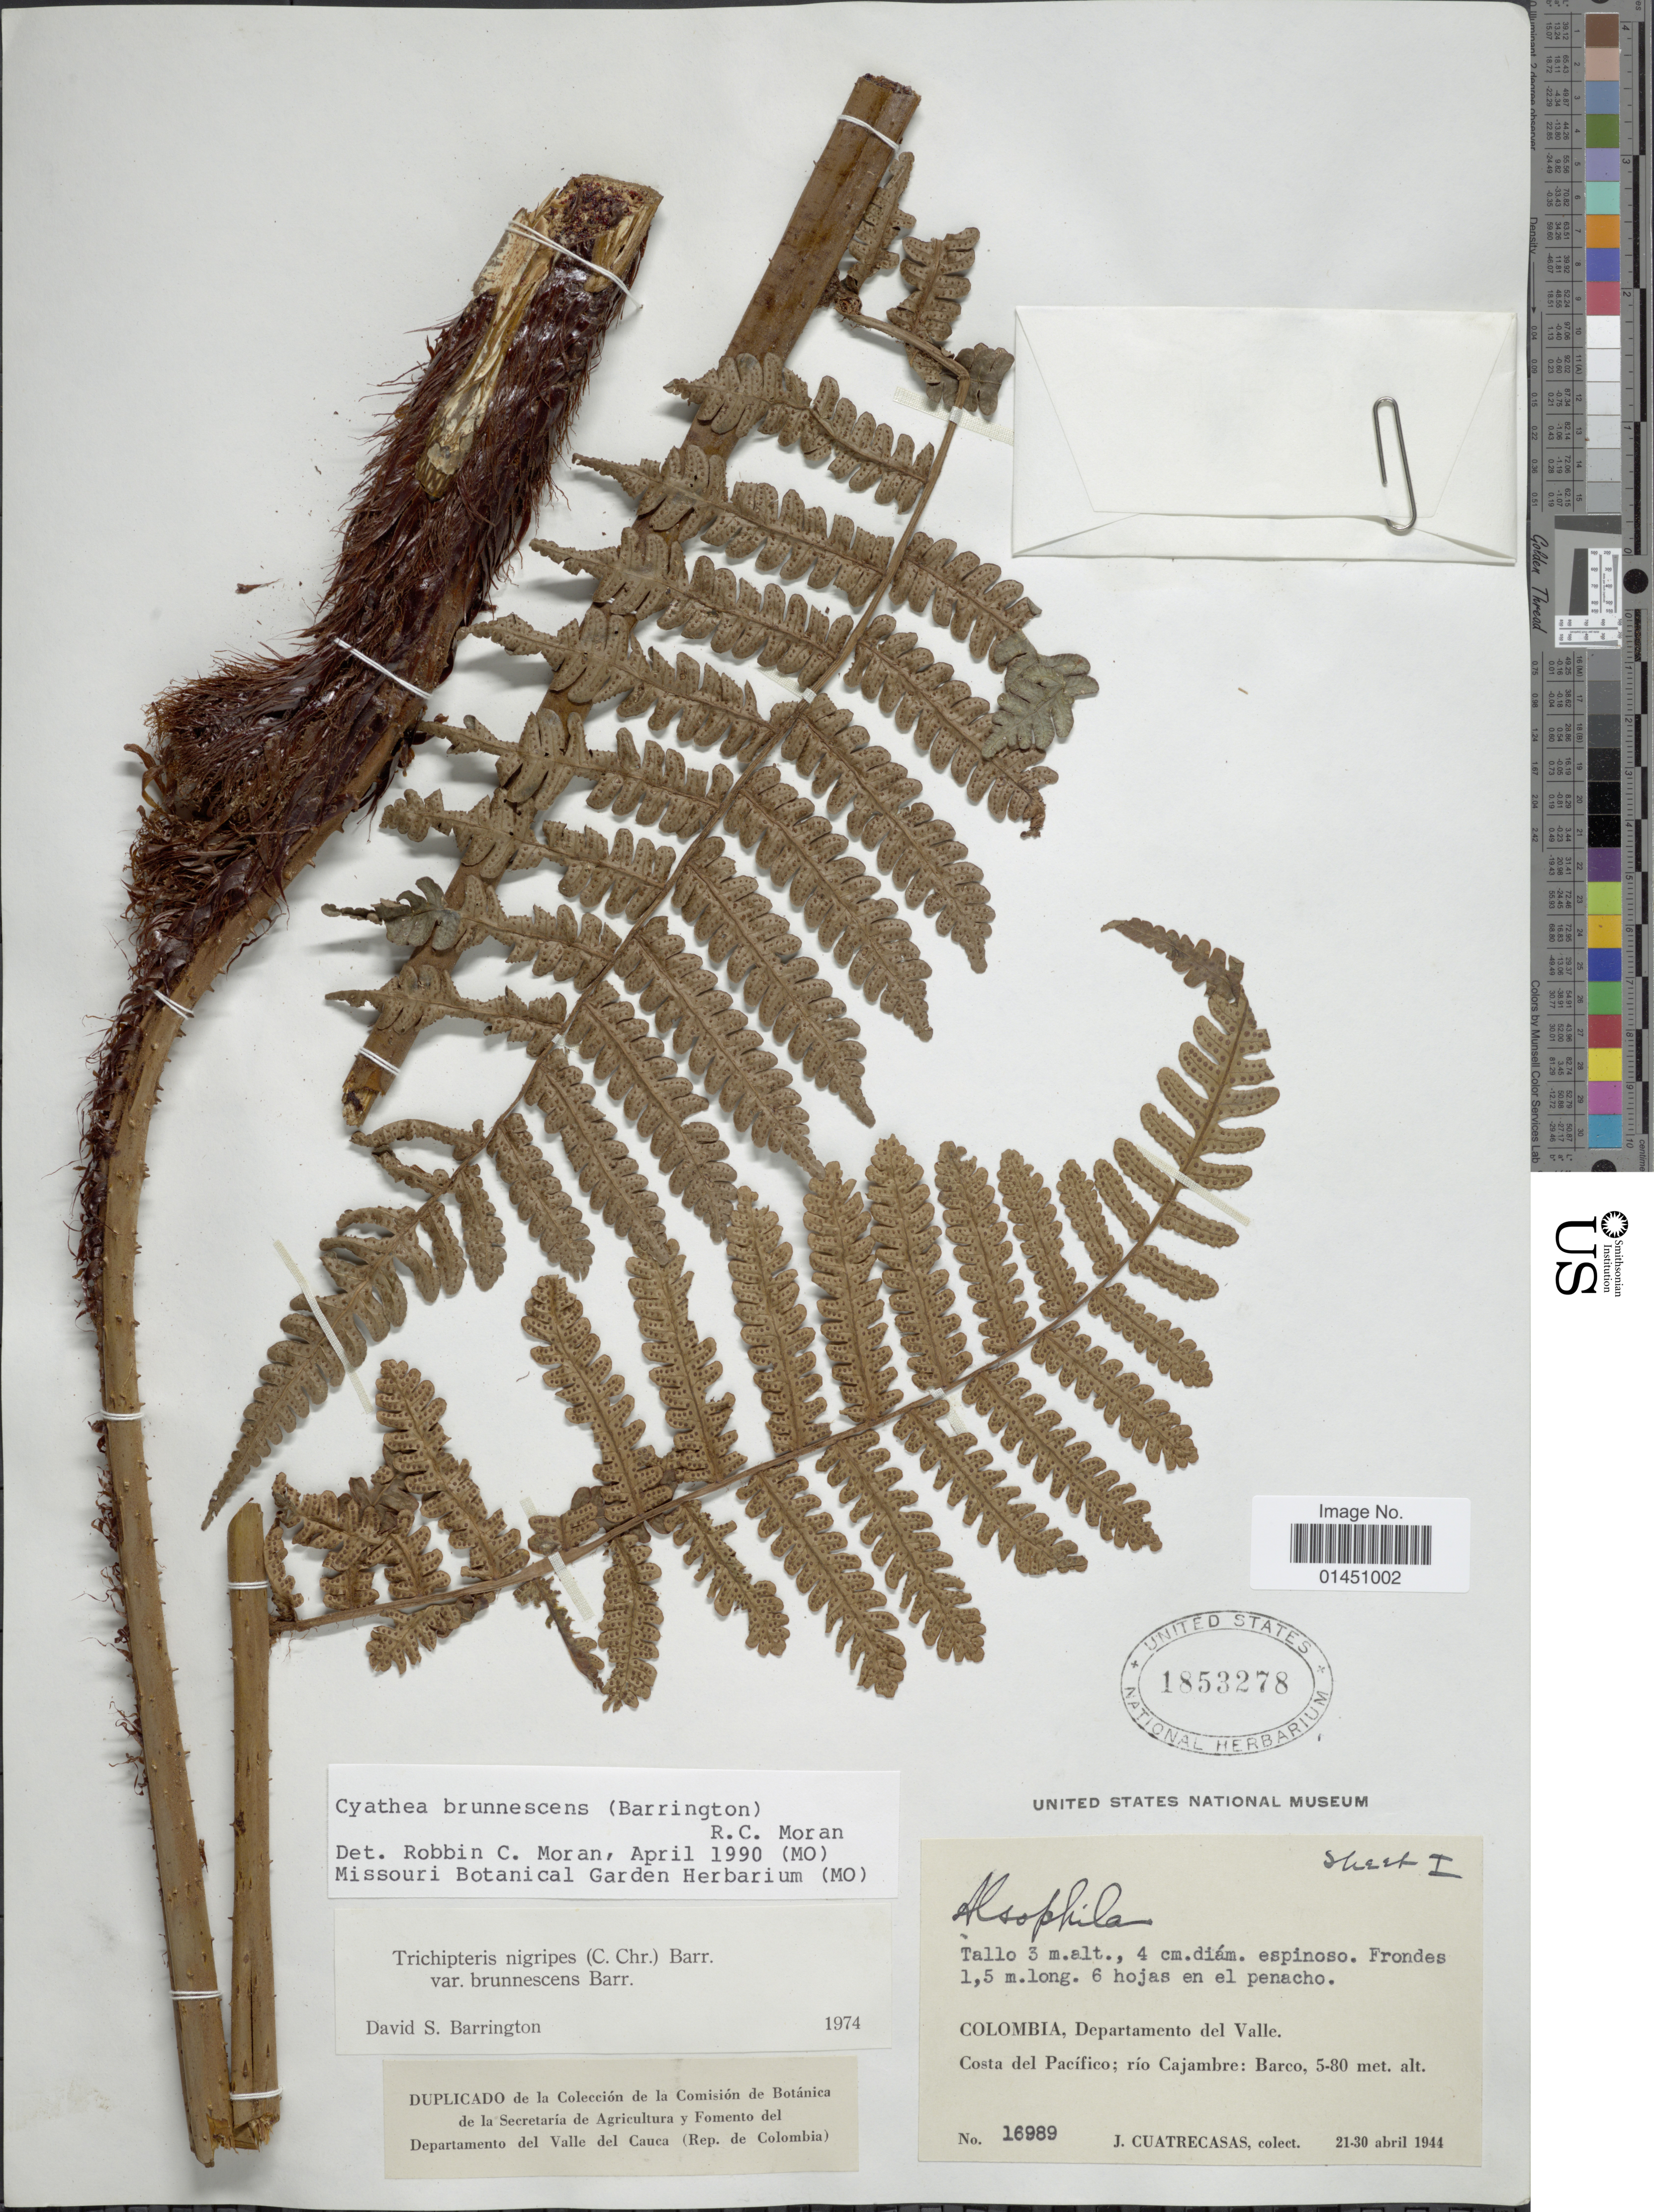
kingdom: Plantae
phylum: Tracheophyta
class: Polypodiopsida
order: Cyatheales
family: Cyatheaceae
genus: Cyathea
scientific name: Cyathea brunnescens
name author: (Barrington) R.C. Moran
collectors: J. Cuatrecasas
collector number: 16989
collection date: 1944-04-21/1944-04-30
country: Colombia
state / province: Valle del Cauca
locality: Departamento del Valle, Costa del Pcifico; rio Cajambre: Barco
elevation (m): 5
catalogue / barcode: US 1853278